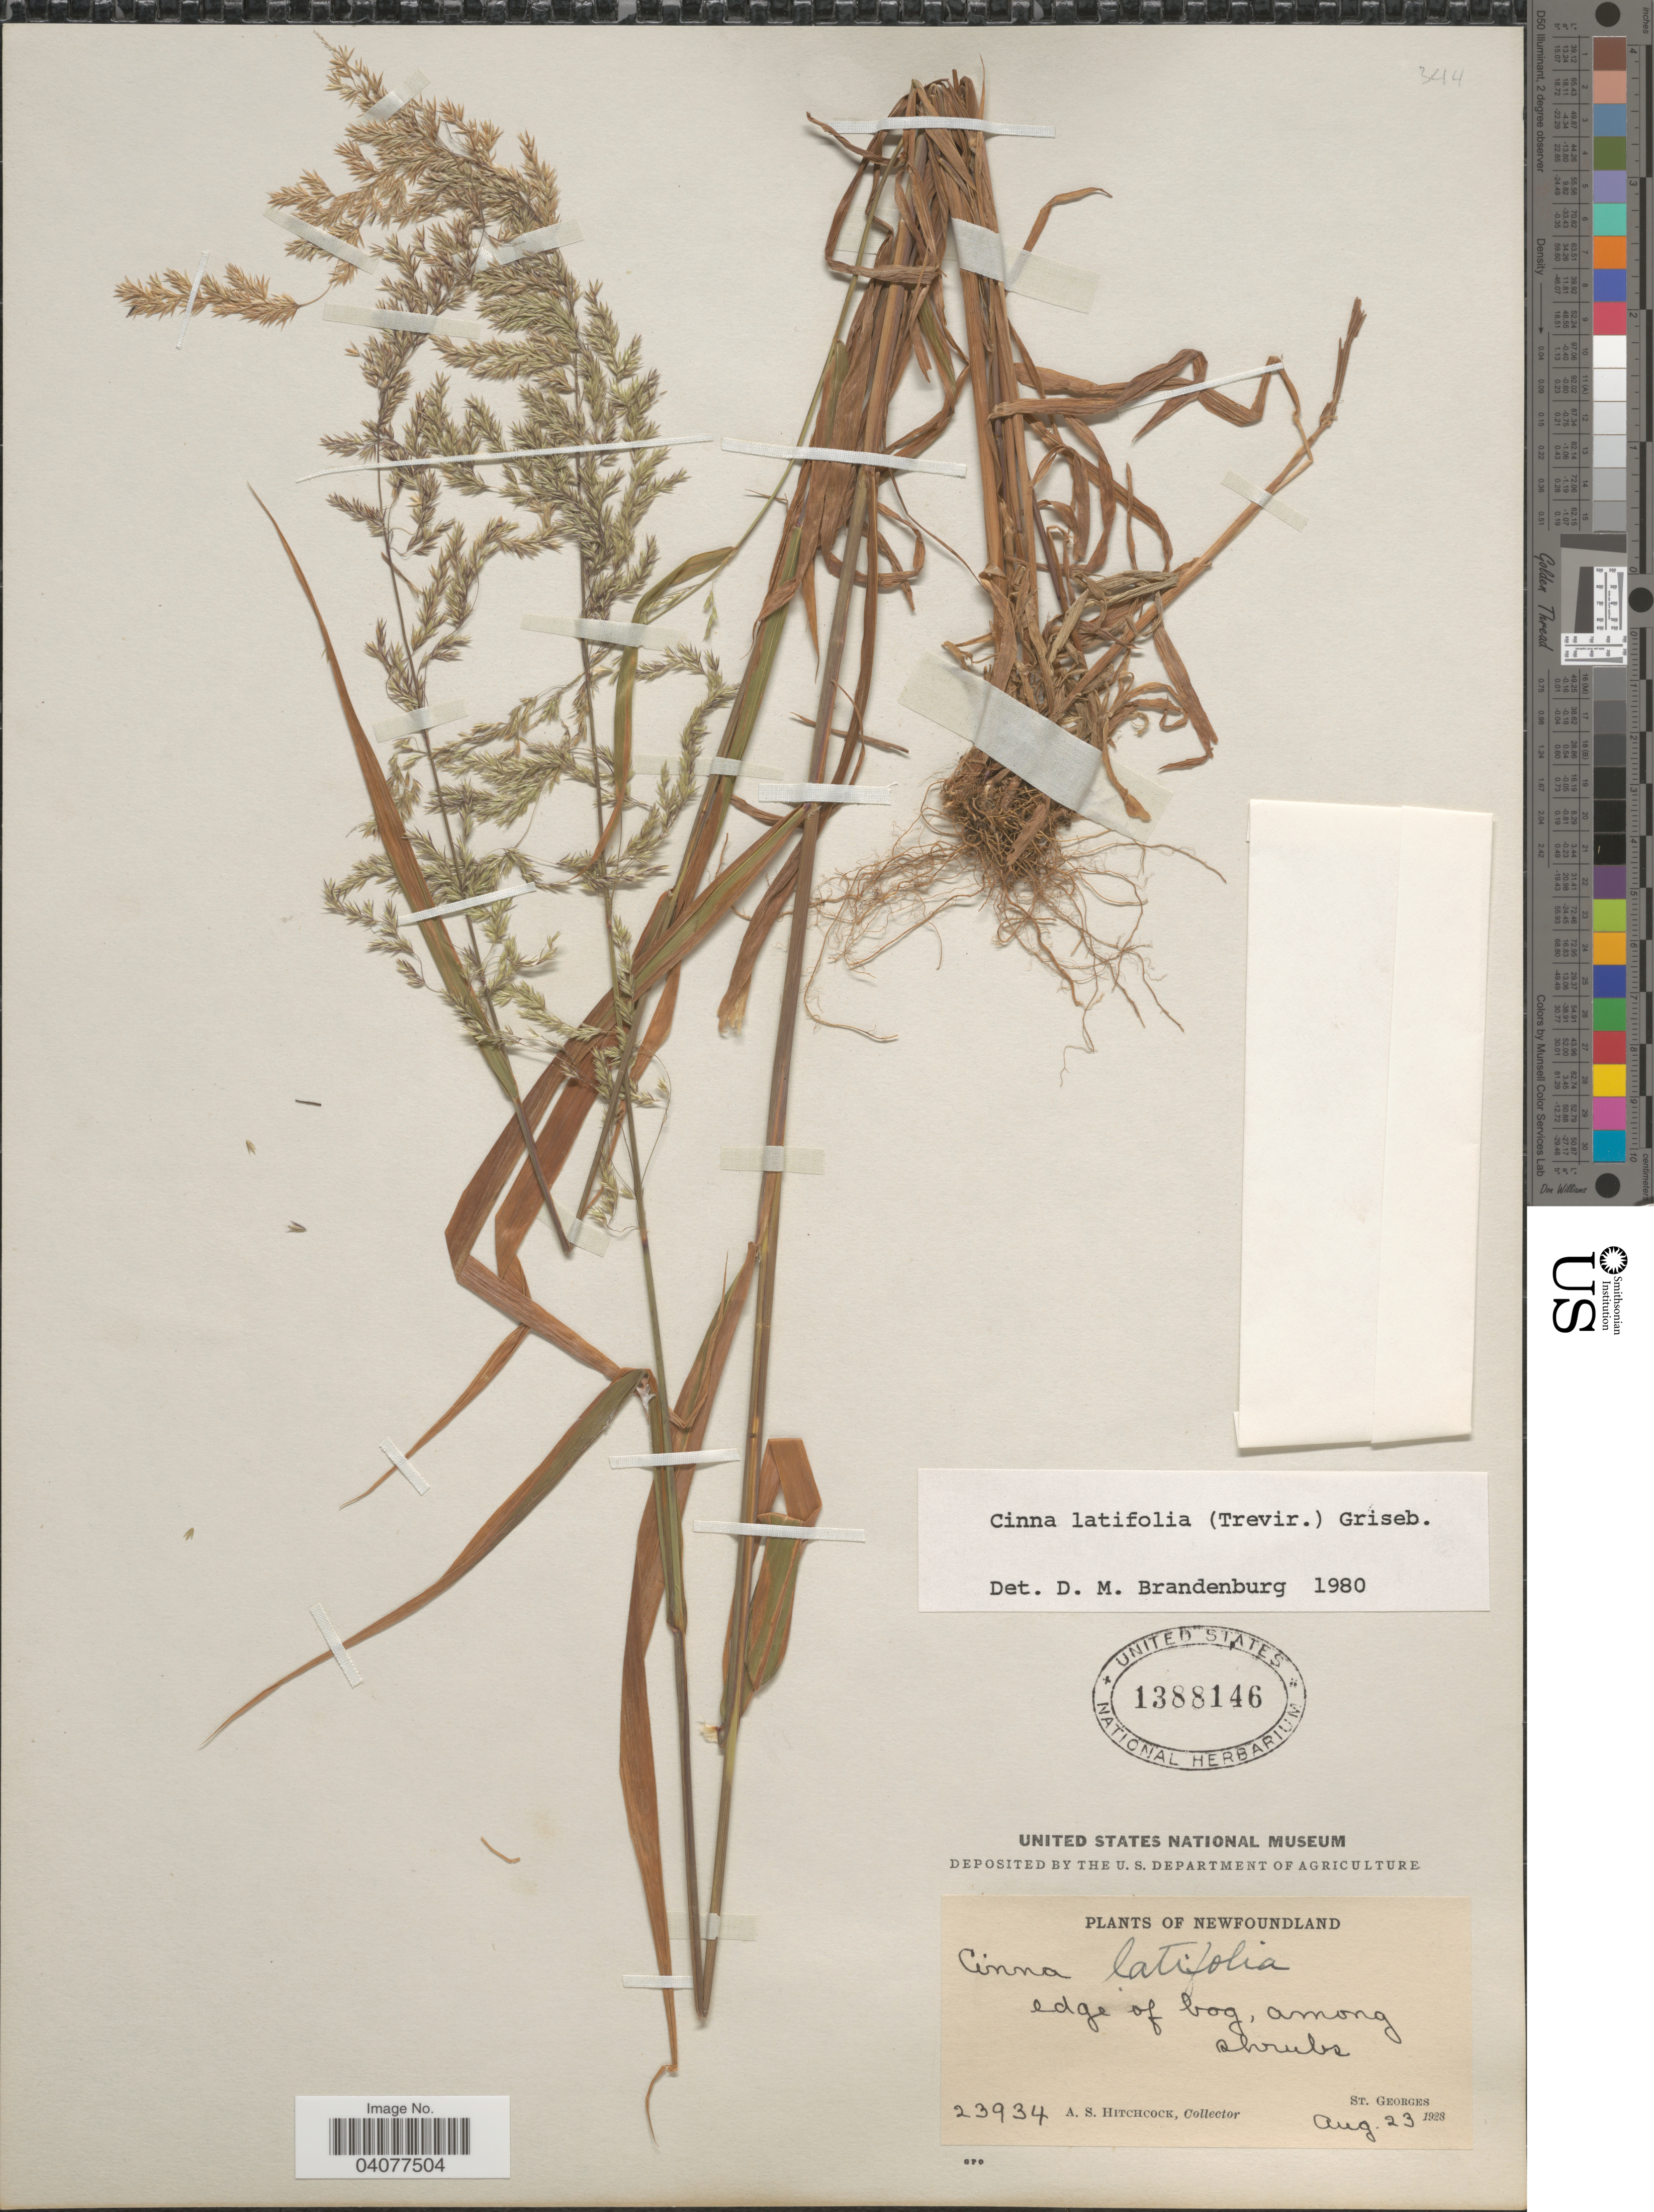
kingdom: Plantae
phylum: Tracheophyta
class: Liliopsida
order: Poales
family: Poaceae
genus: Cinna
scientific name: Cinna latifolia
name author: (Trevir. ex Goeppert) Griseb.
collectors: A. S. Hitchcock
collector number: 23934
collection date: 1928-08-23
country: Canada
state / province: Newfoundland and Labrador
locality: Edge of bog, among shrubs. St. Georges.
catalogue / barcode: US 1388146